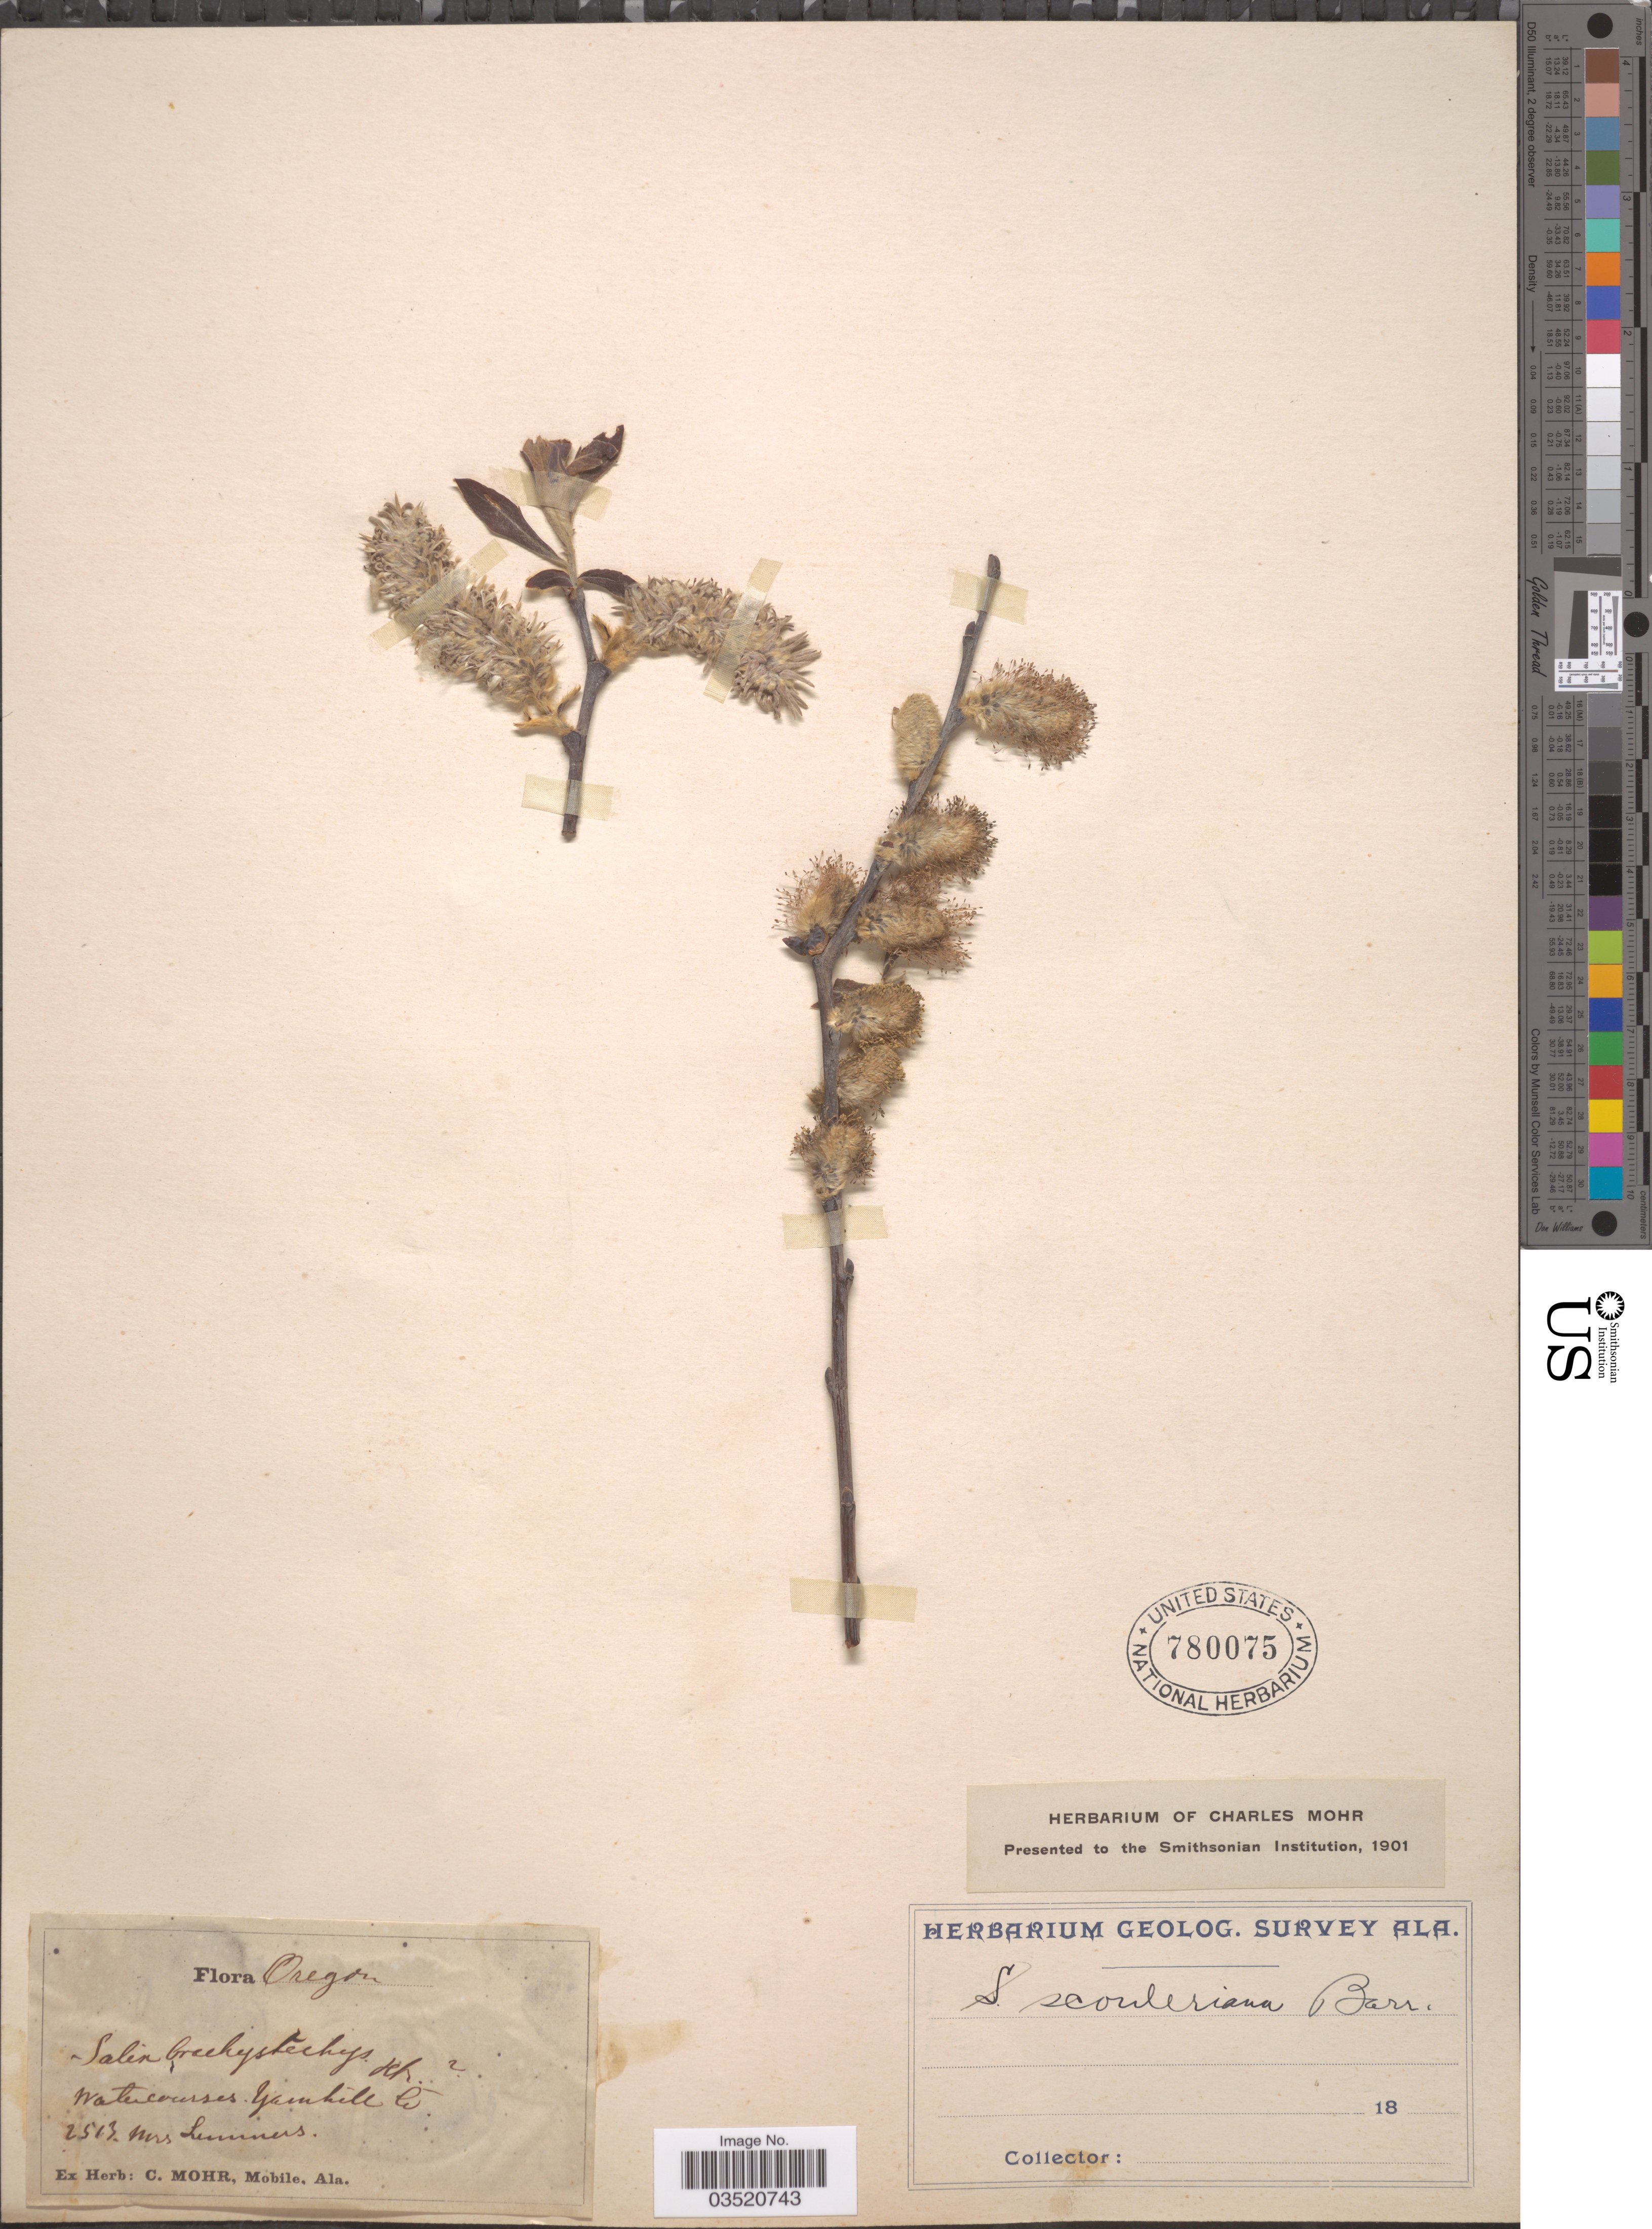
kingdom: Plantae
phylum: Tracheophyta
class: Magnoliopsida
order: Malpighiales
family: Salicaceae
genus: Salix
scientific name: Salix scouleriana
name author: Barratt ex Hook.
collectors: Summers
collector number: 2513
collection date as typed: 18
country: United States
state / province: Oregon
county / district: Yamhill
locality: Watercourses, Yamhill Co.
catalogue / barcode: US 780075